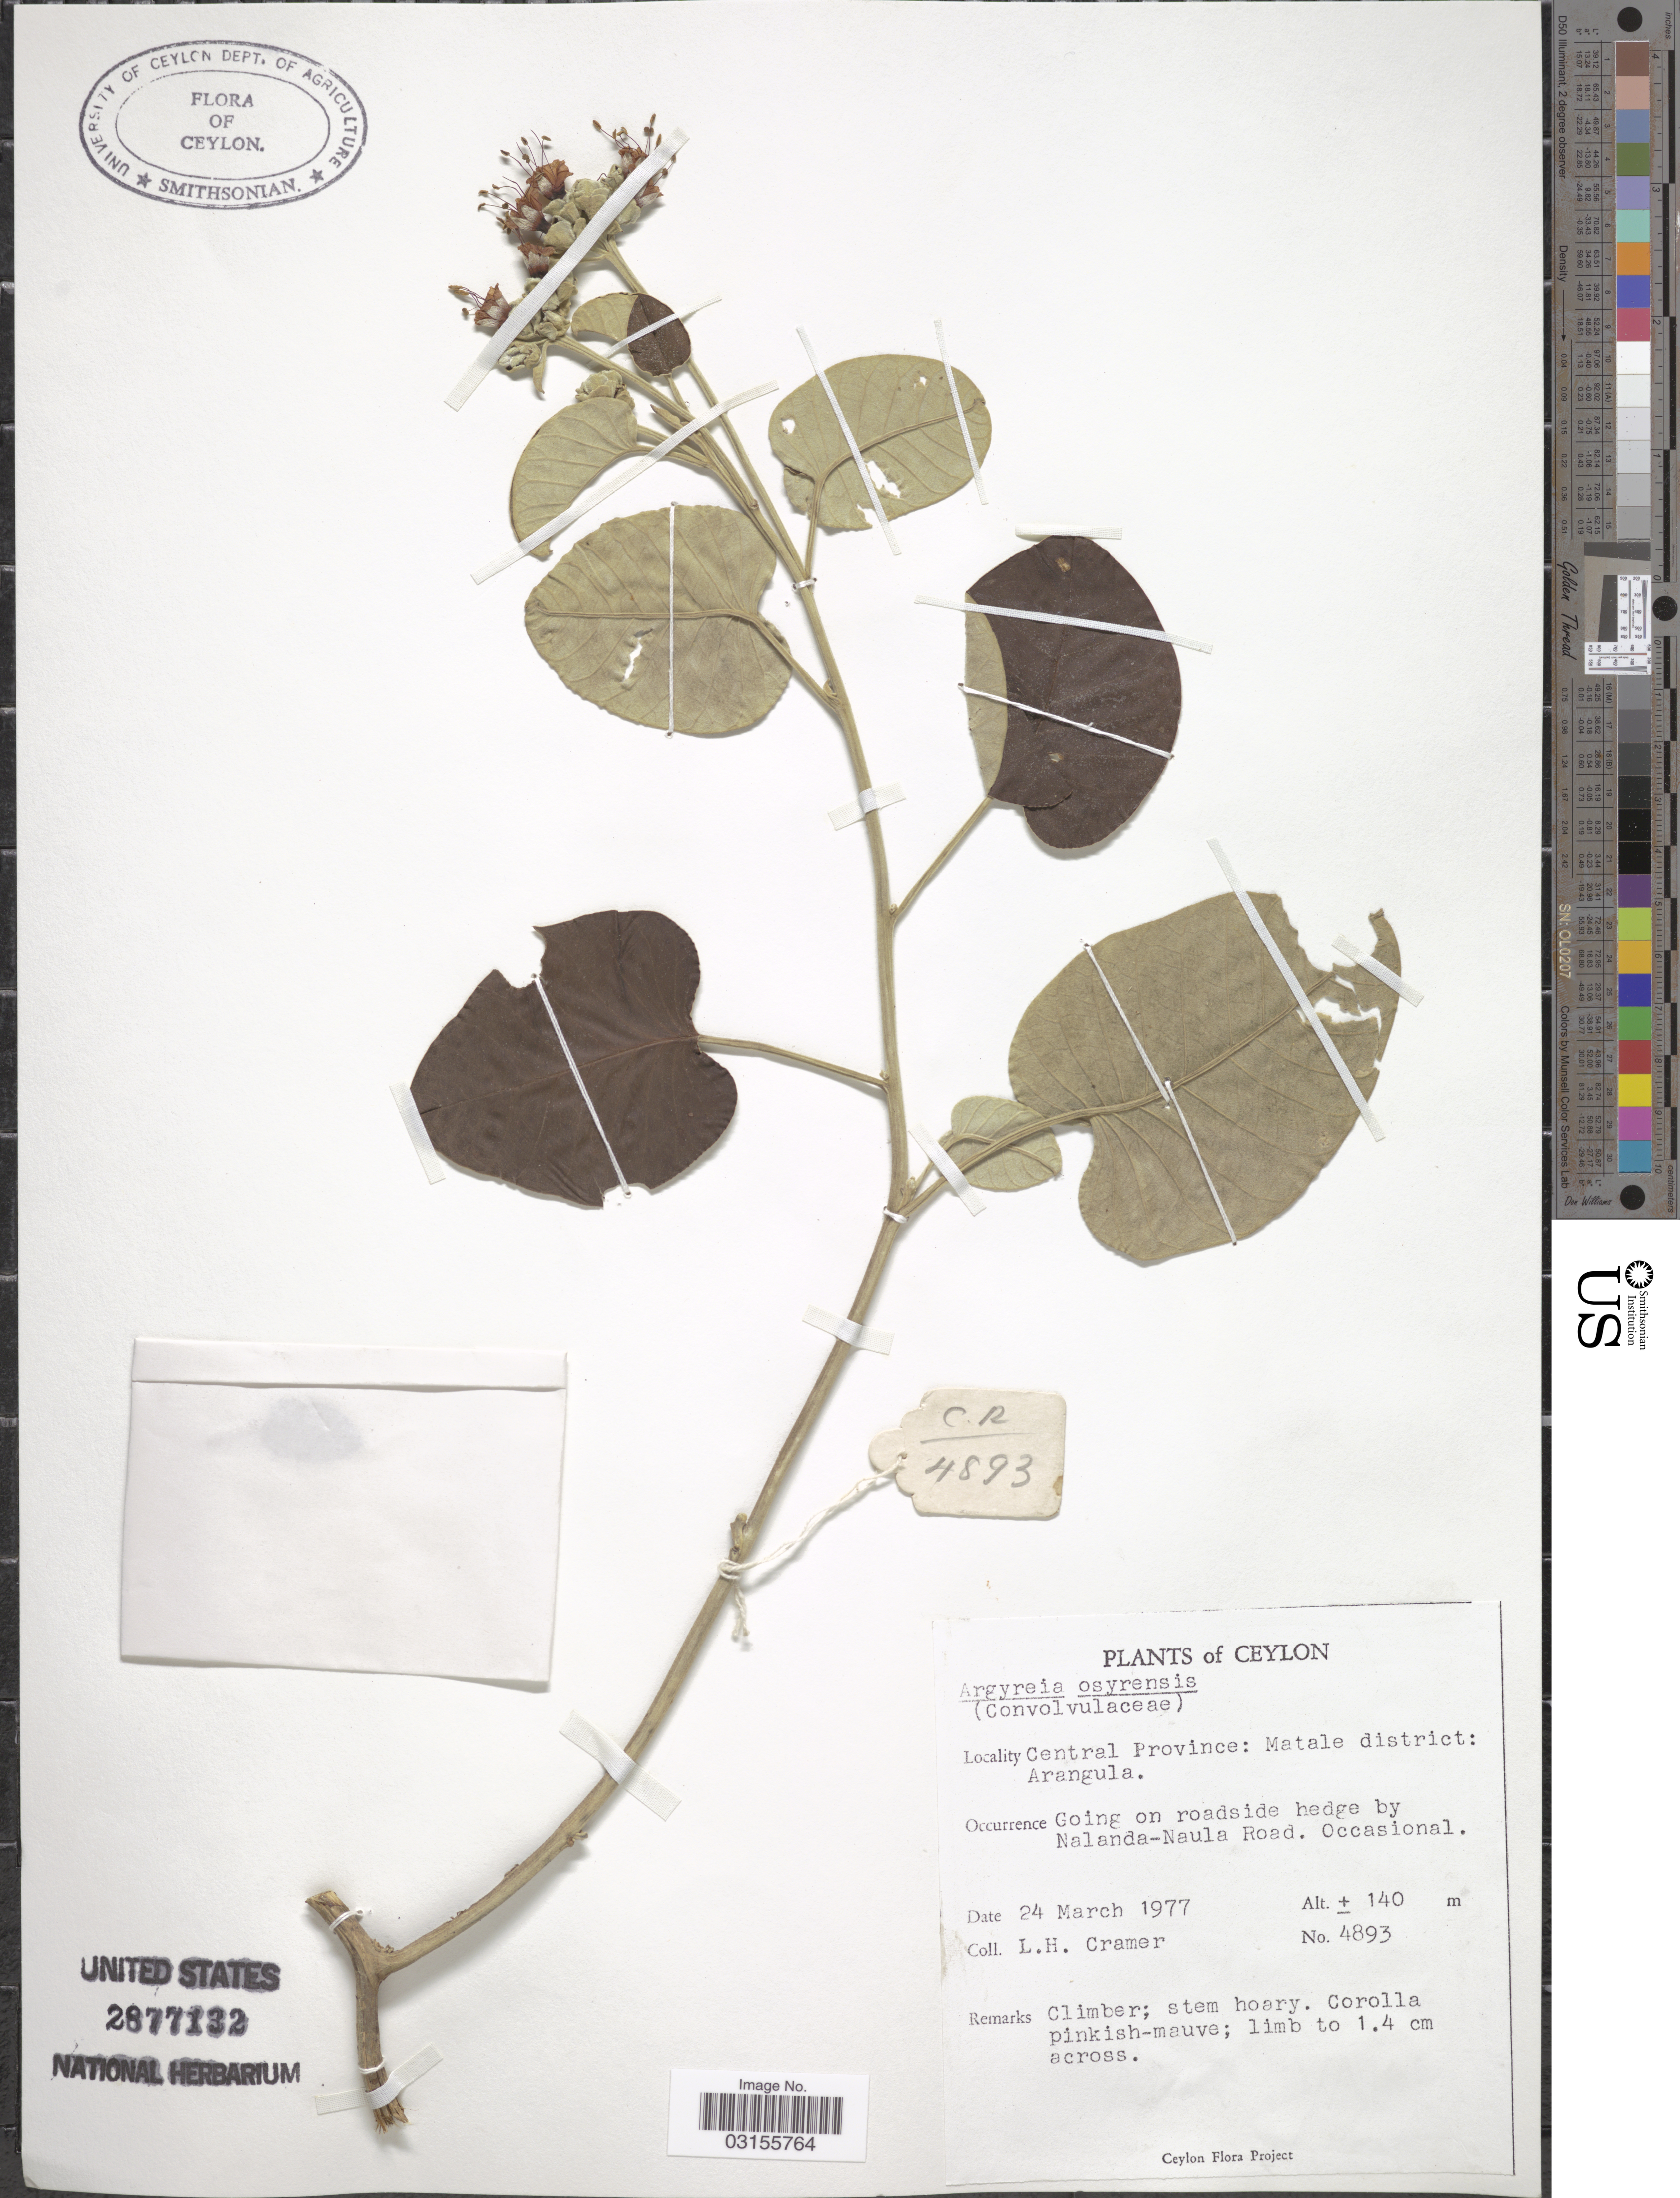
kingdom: Plantae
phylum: Tracheophyta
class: Magnoliopsida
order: Solanales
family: Convolvulaceae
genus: Argyreia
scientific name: Argyreia osyrensis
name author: Choisy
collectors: L. H. Cramer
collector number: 4893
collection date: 1977-03-24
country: Sri Lanka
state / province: Central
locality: Ceylon. Matale district: Arangula. Going on roadside hedge by Nalanda-Naula Road.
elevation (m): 140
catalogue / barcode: US 2877132